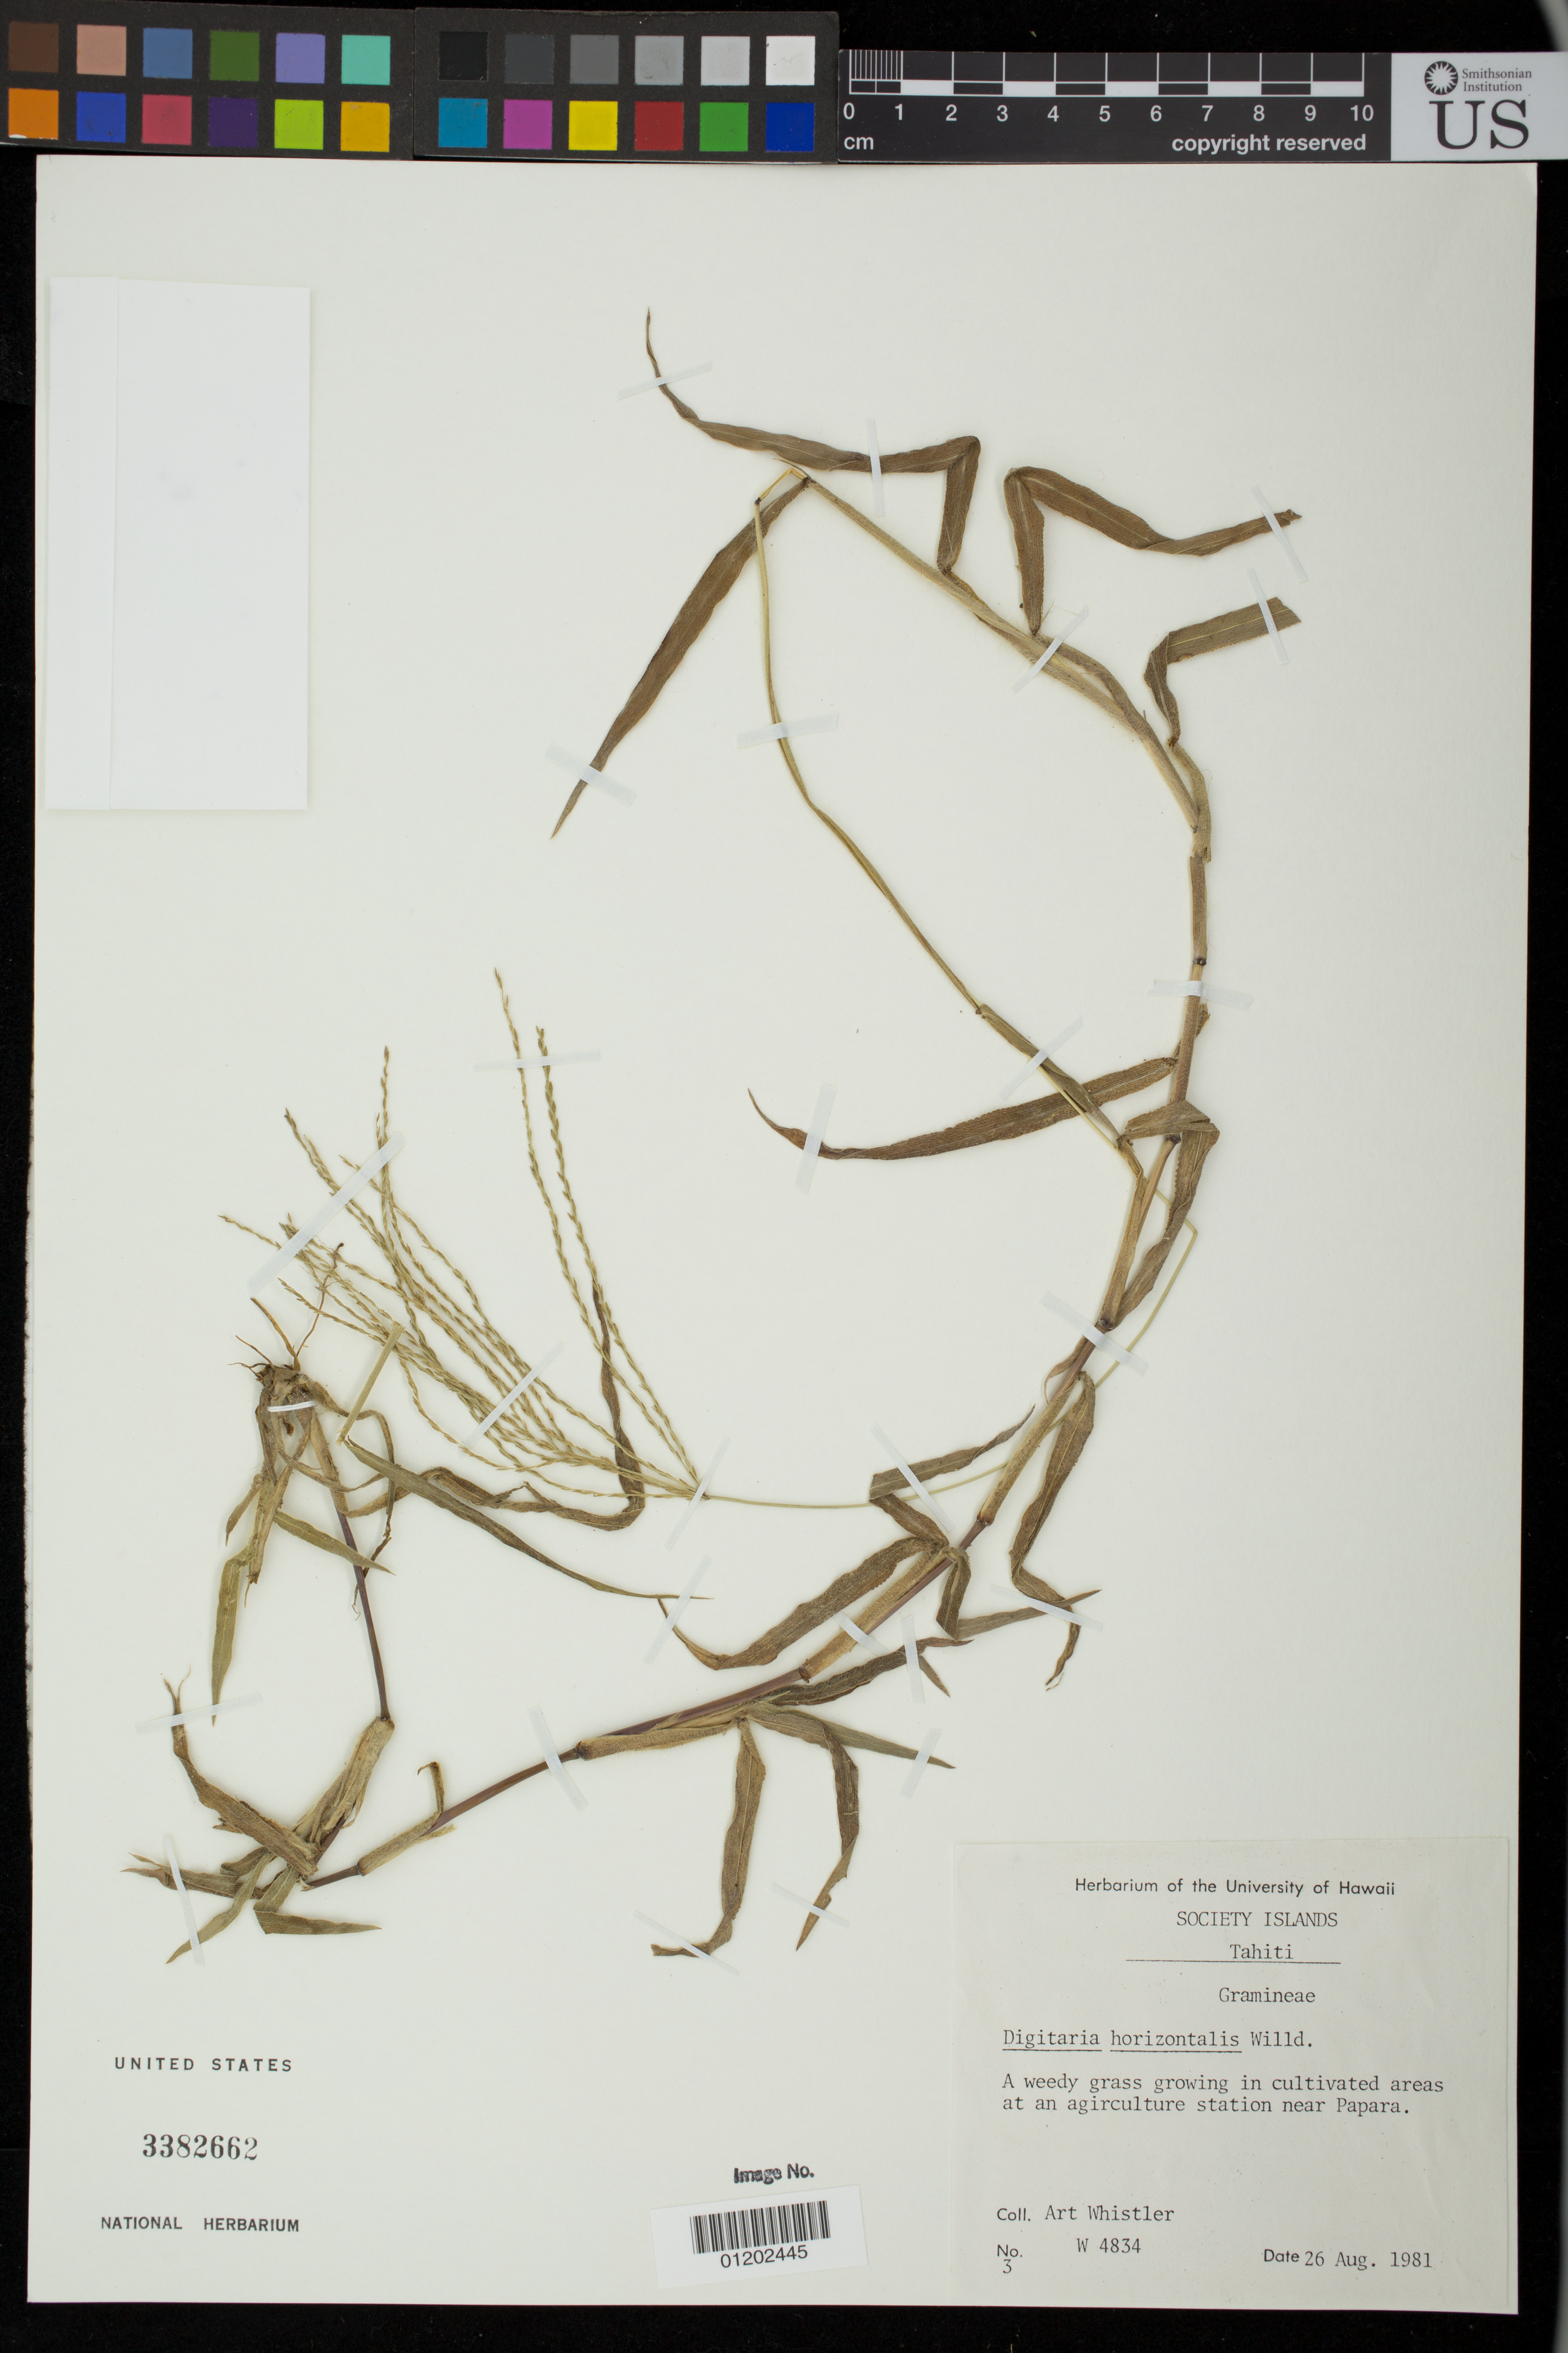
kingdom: Plantae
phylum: Tracheophyta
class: Liliopsida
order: Poales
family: Poaceae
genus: Digitaria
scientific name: Digitaria horizontalis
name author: Willd.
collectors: A. Whistler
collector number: W4834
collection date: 1981-08-26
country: French Polynesia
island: Tahiti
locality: At an agricultural station near Papara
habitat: cultivated areas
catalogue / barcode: US 3382662